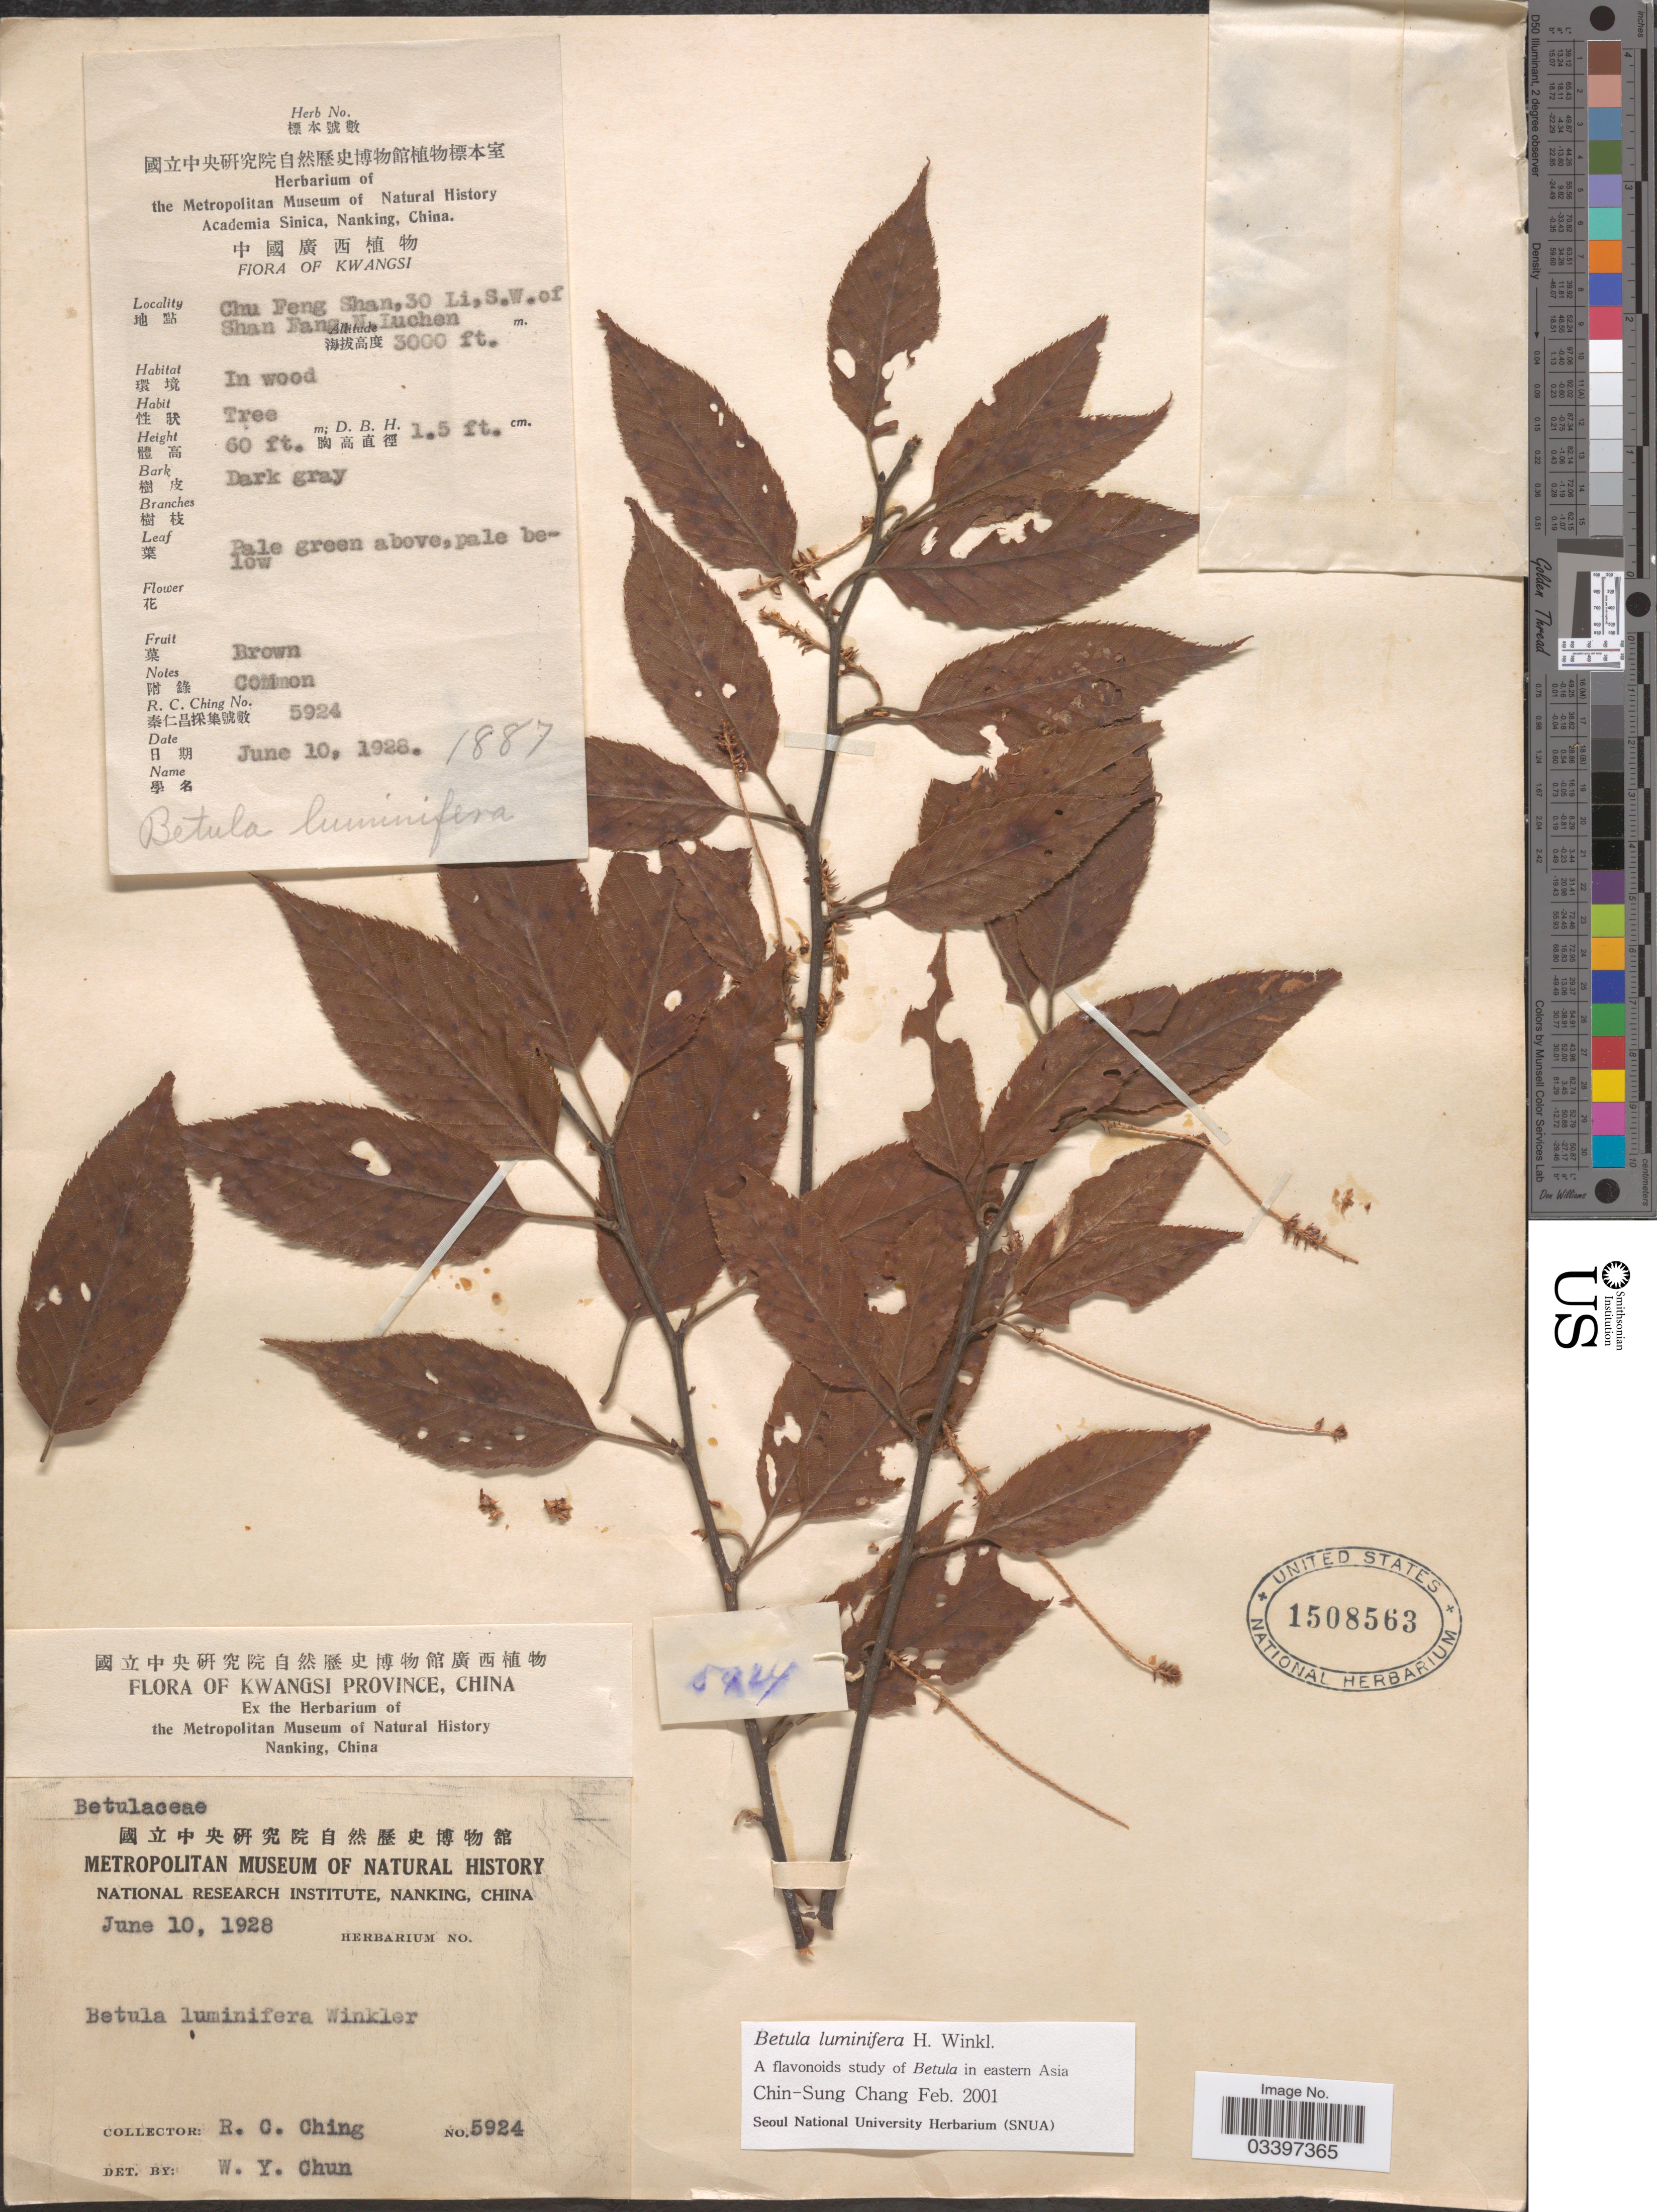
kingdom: Plantae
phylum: Tracheophyta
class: Magnoliopsida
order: Fagales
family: Betulaceae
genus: Betula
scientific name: Betula luminifera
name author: H.J.P. Winkl.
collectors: R. C. Ching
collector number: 5924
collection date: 1928-06-10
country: China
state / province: Guangxi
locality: Kwangsi Province. Chu Feng Shan, 30 Li, S.W. of Shan Fang N. Luchen.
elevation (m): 914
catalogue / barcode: US 1508563